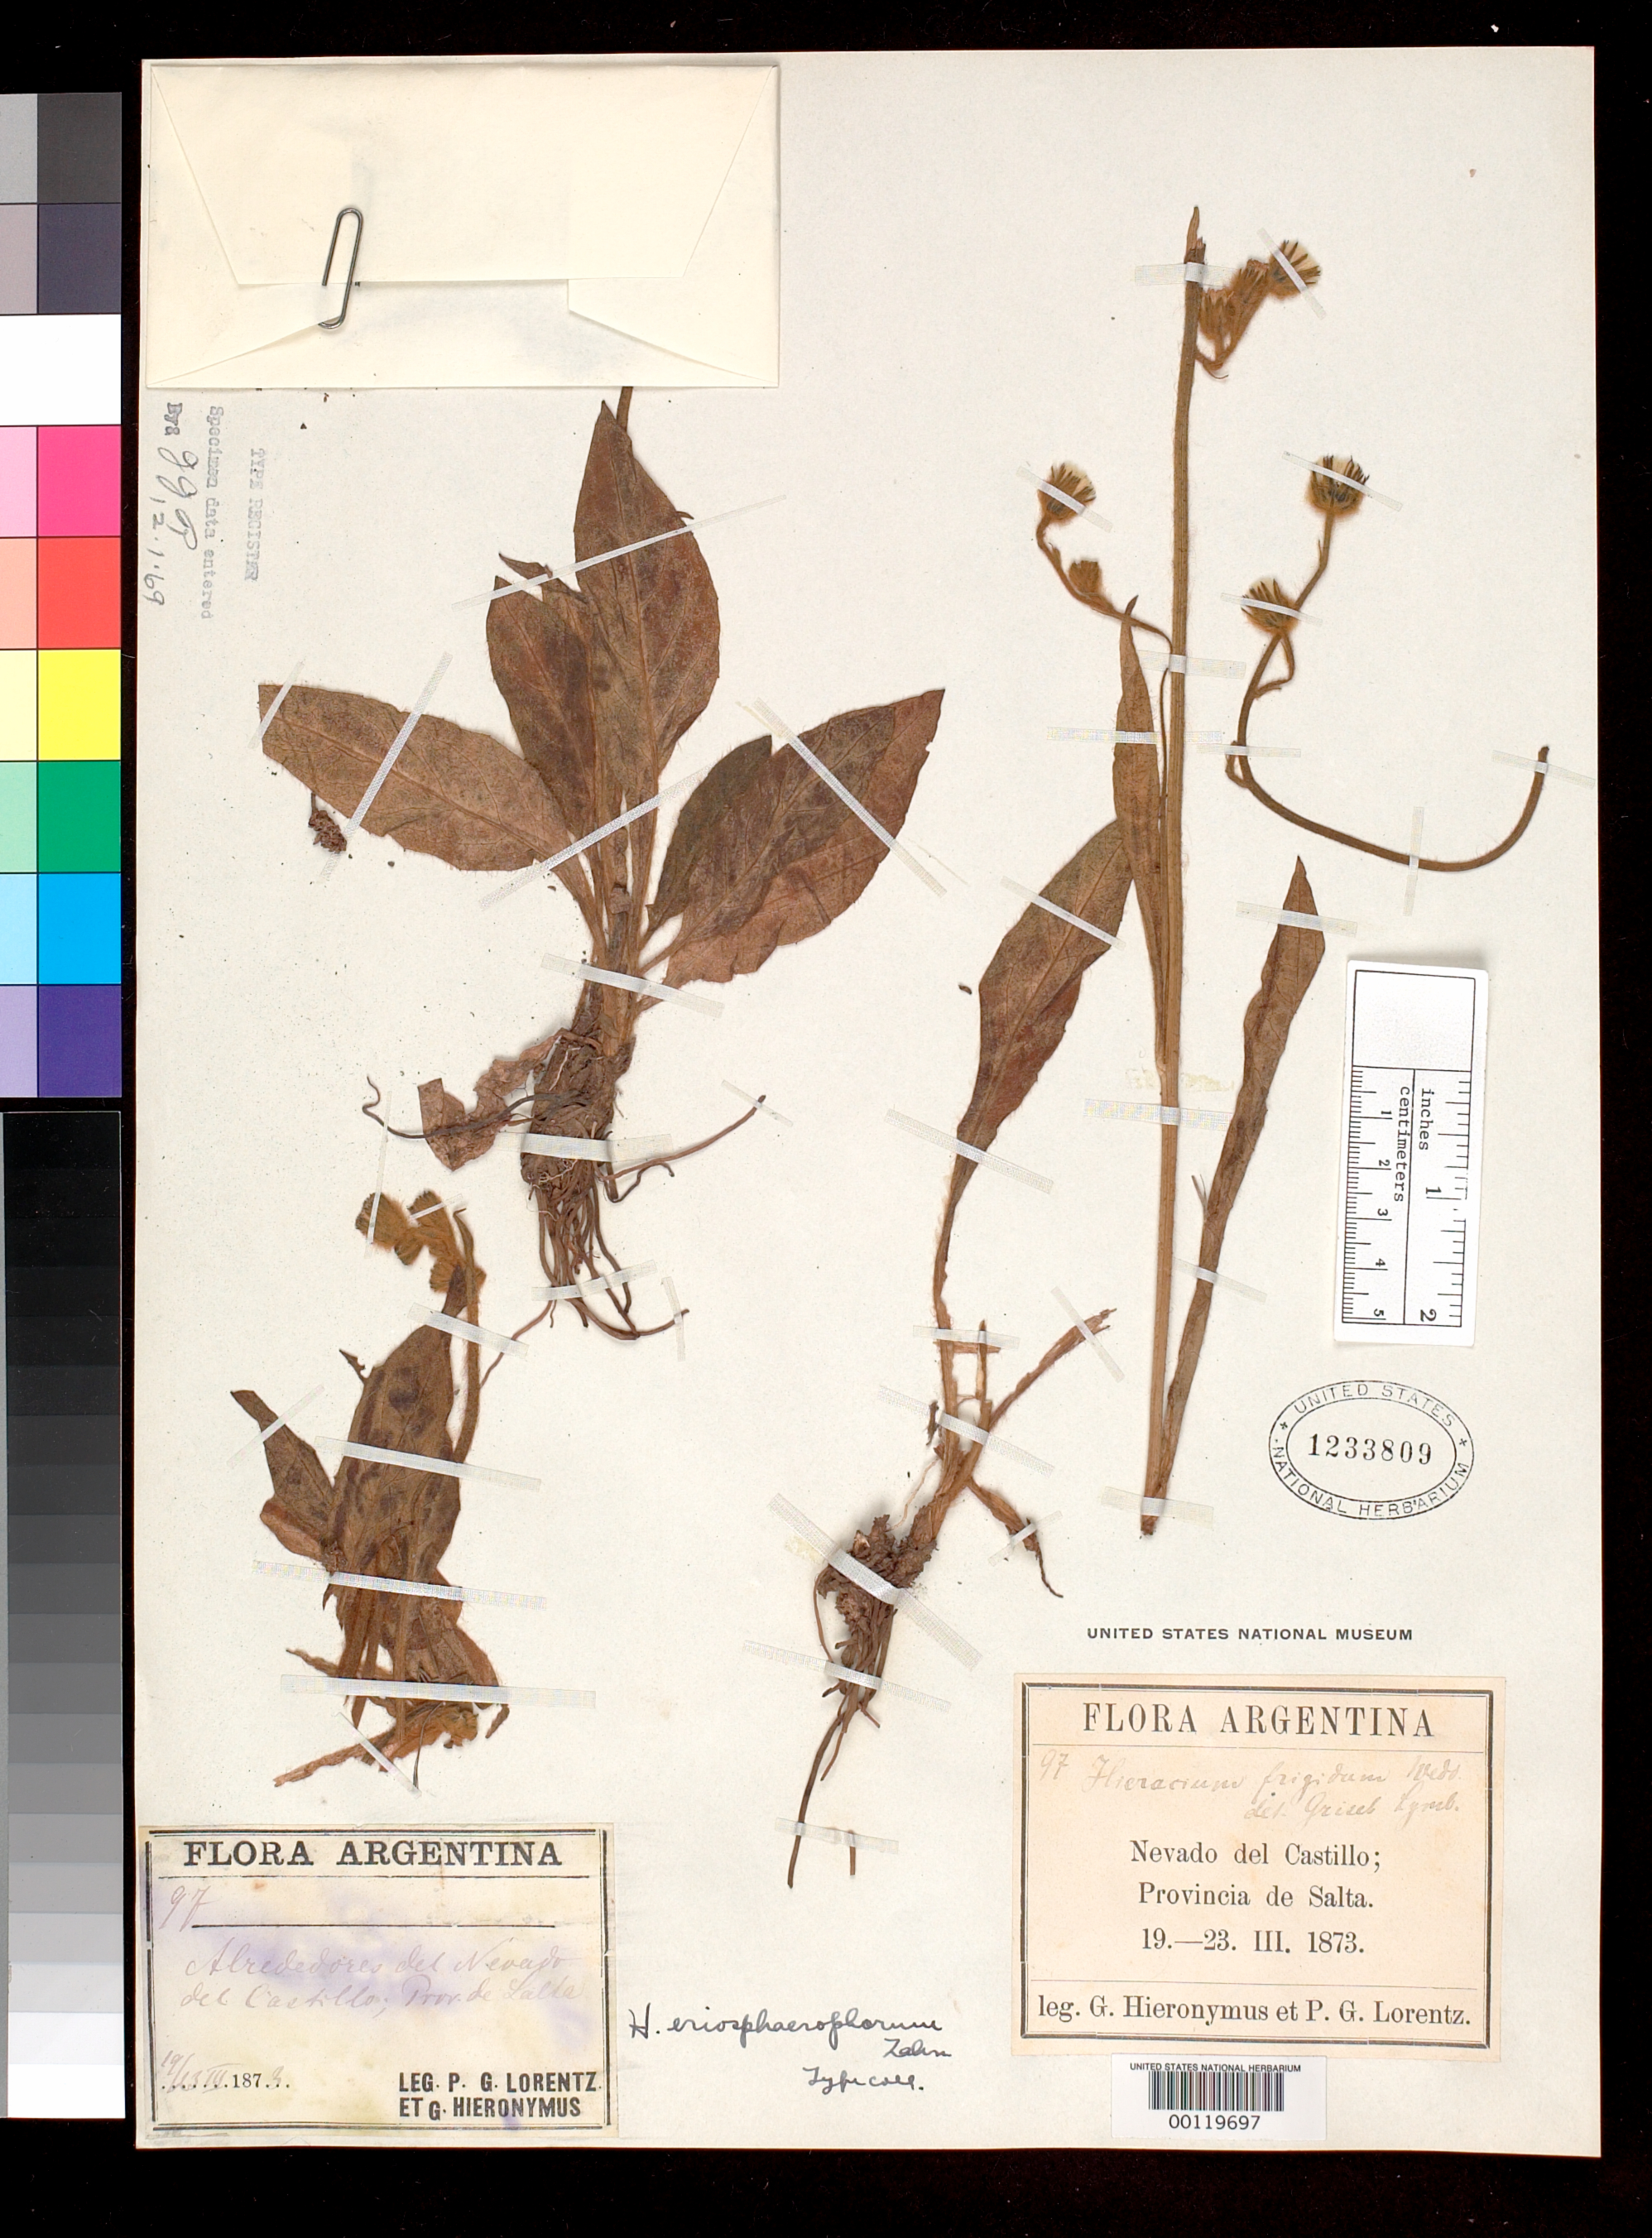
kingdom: Plantae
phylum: Tracheophyta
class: Magnoliopsida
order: Asterales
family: Asteraceae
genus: Hieracium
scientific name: Hieracium eriosphaerophorum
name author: Zahn in Engl.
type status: Isotype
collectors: G. H. Hieronymus & P. G. Lorentz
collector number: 97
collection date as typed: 19 Mar 1873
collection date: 1873-03-19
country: Argentina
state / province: Salta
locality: Nevado del Castillo.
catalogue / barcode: US 1233809